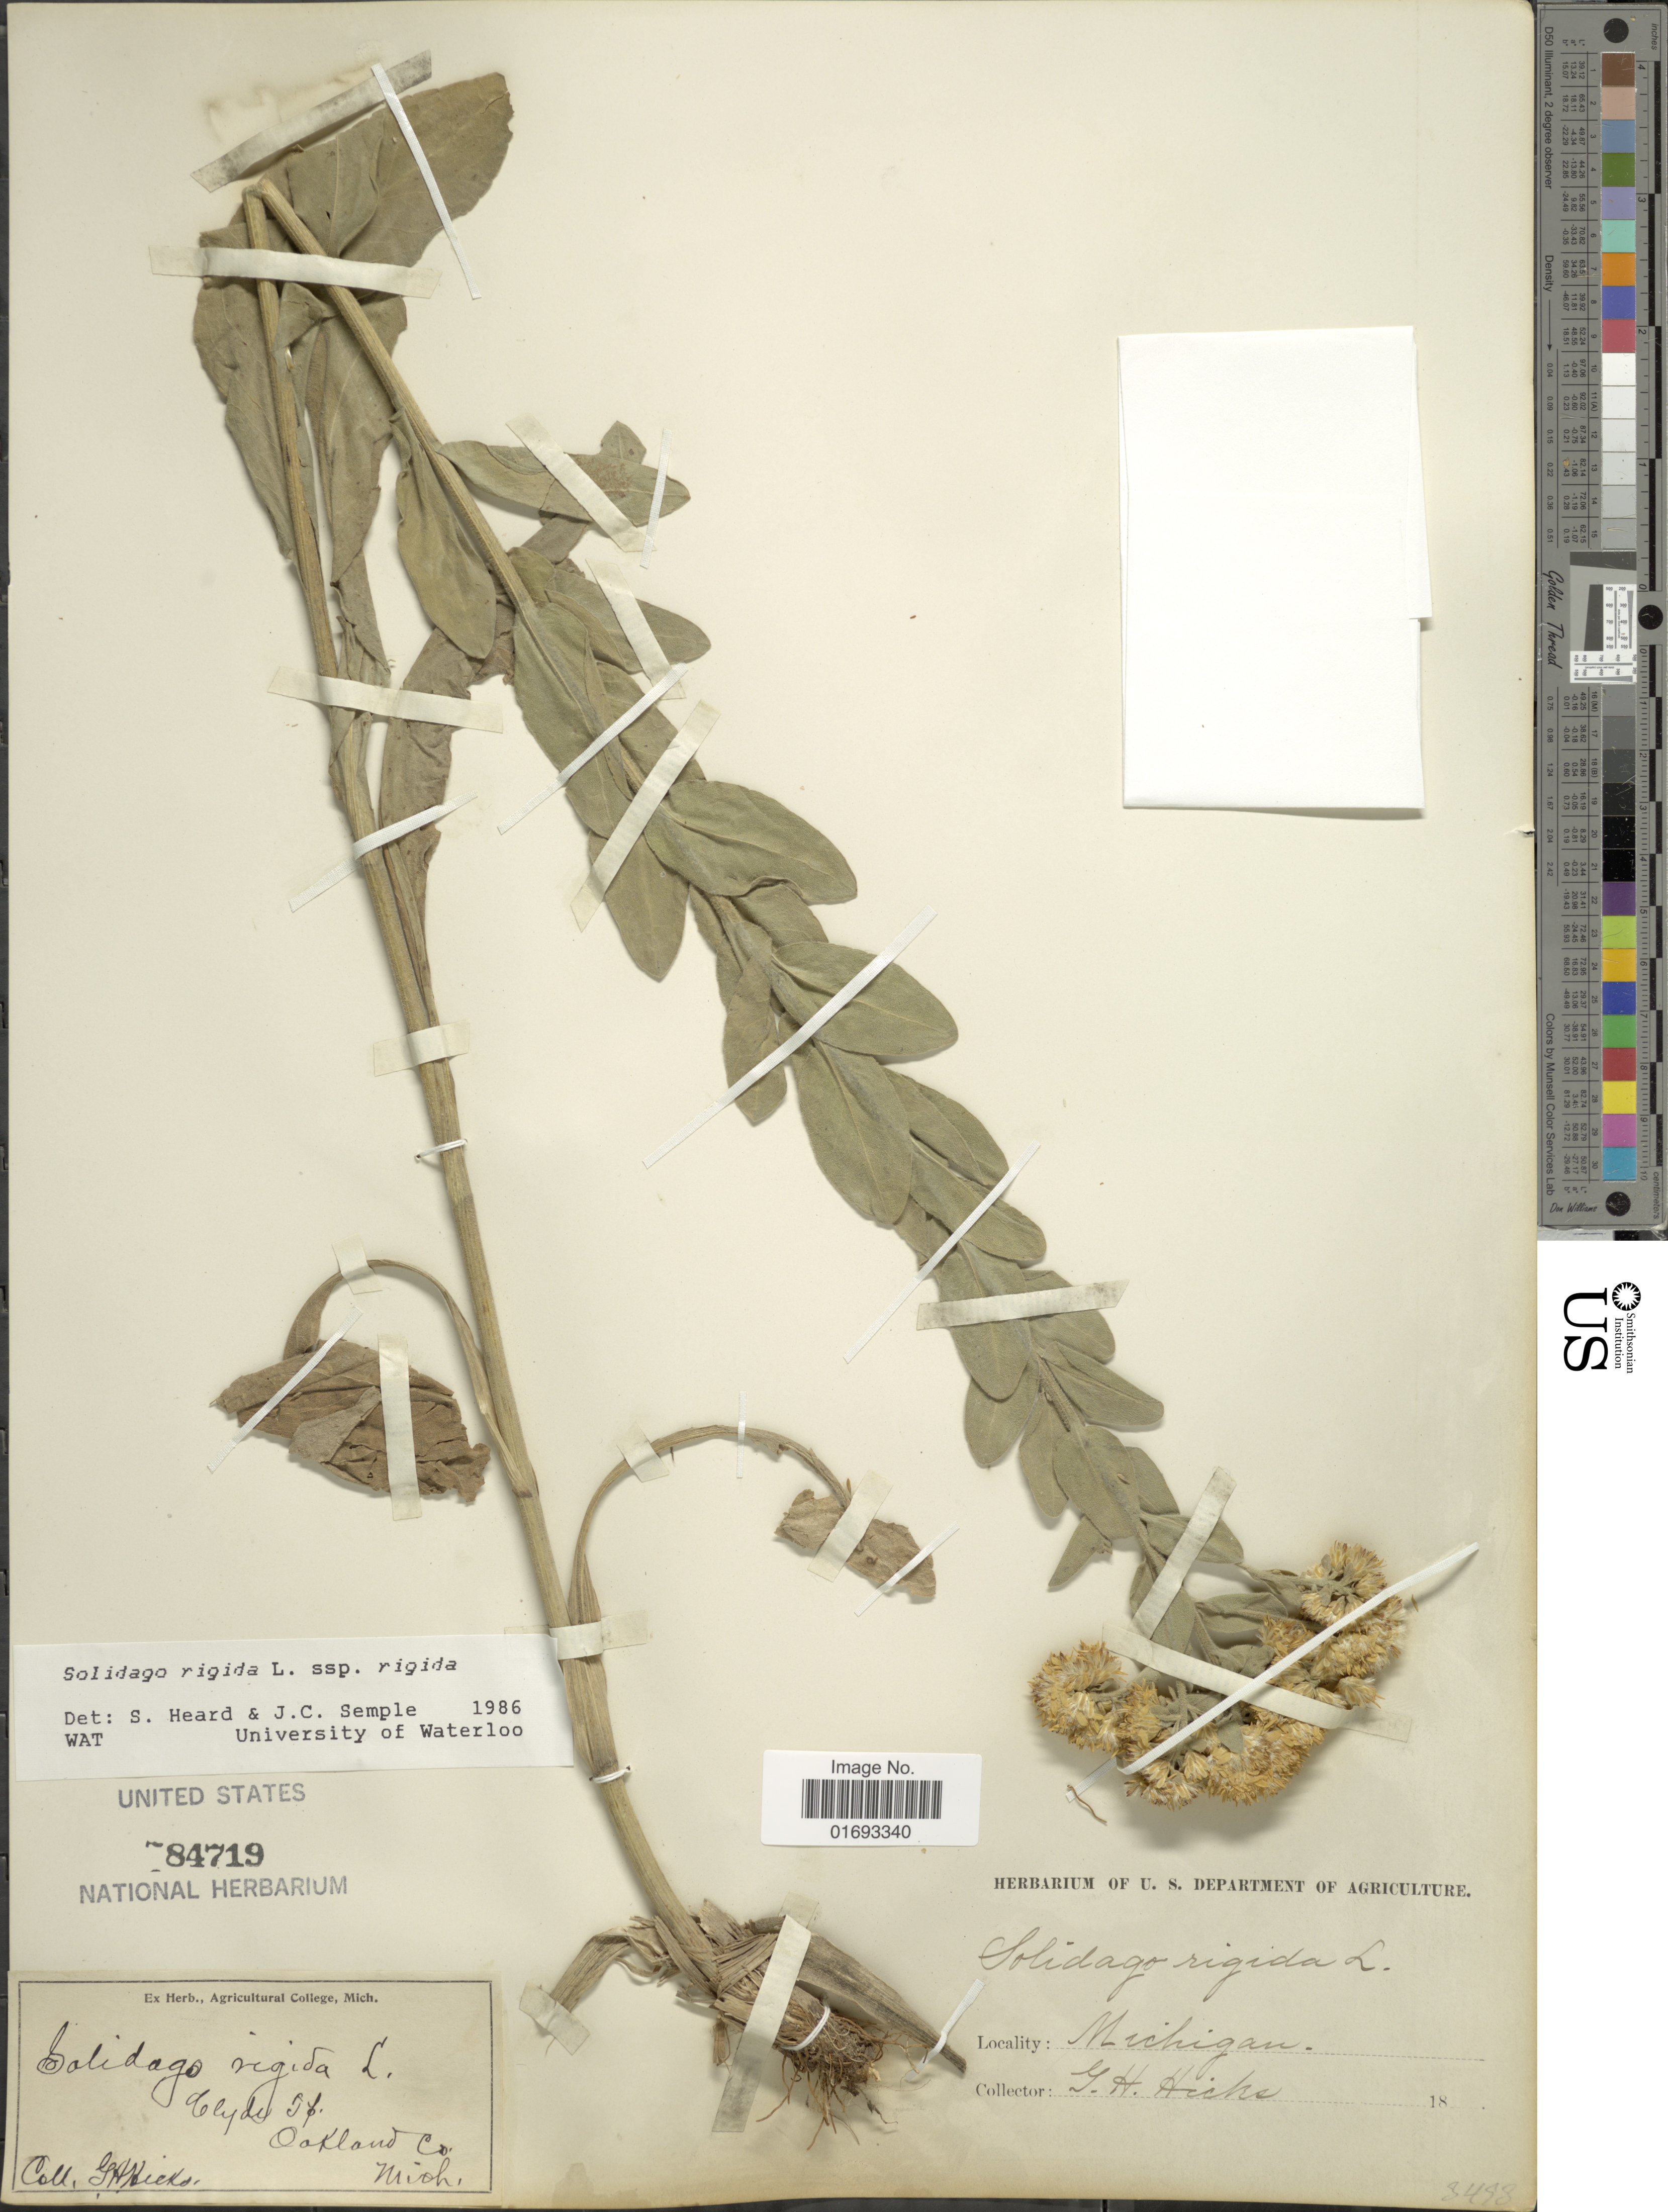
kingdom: Plantae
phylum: Tracheophyta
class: Magnoliopsida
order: Asterales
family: Asteraceae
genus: Oligoneuron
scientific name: Oligoneuron rigidum var. rigidum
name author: (L.) Small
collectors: G. Hicks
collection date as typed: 18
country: United States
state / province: Michigan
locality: Ckyde TS. Oakland Co.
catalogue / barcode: US 784719